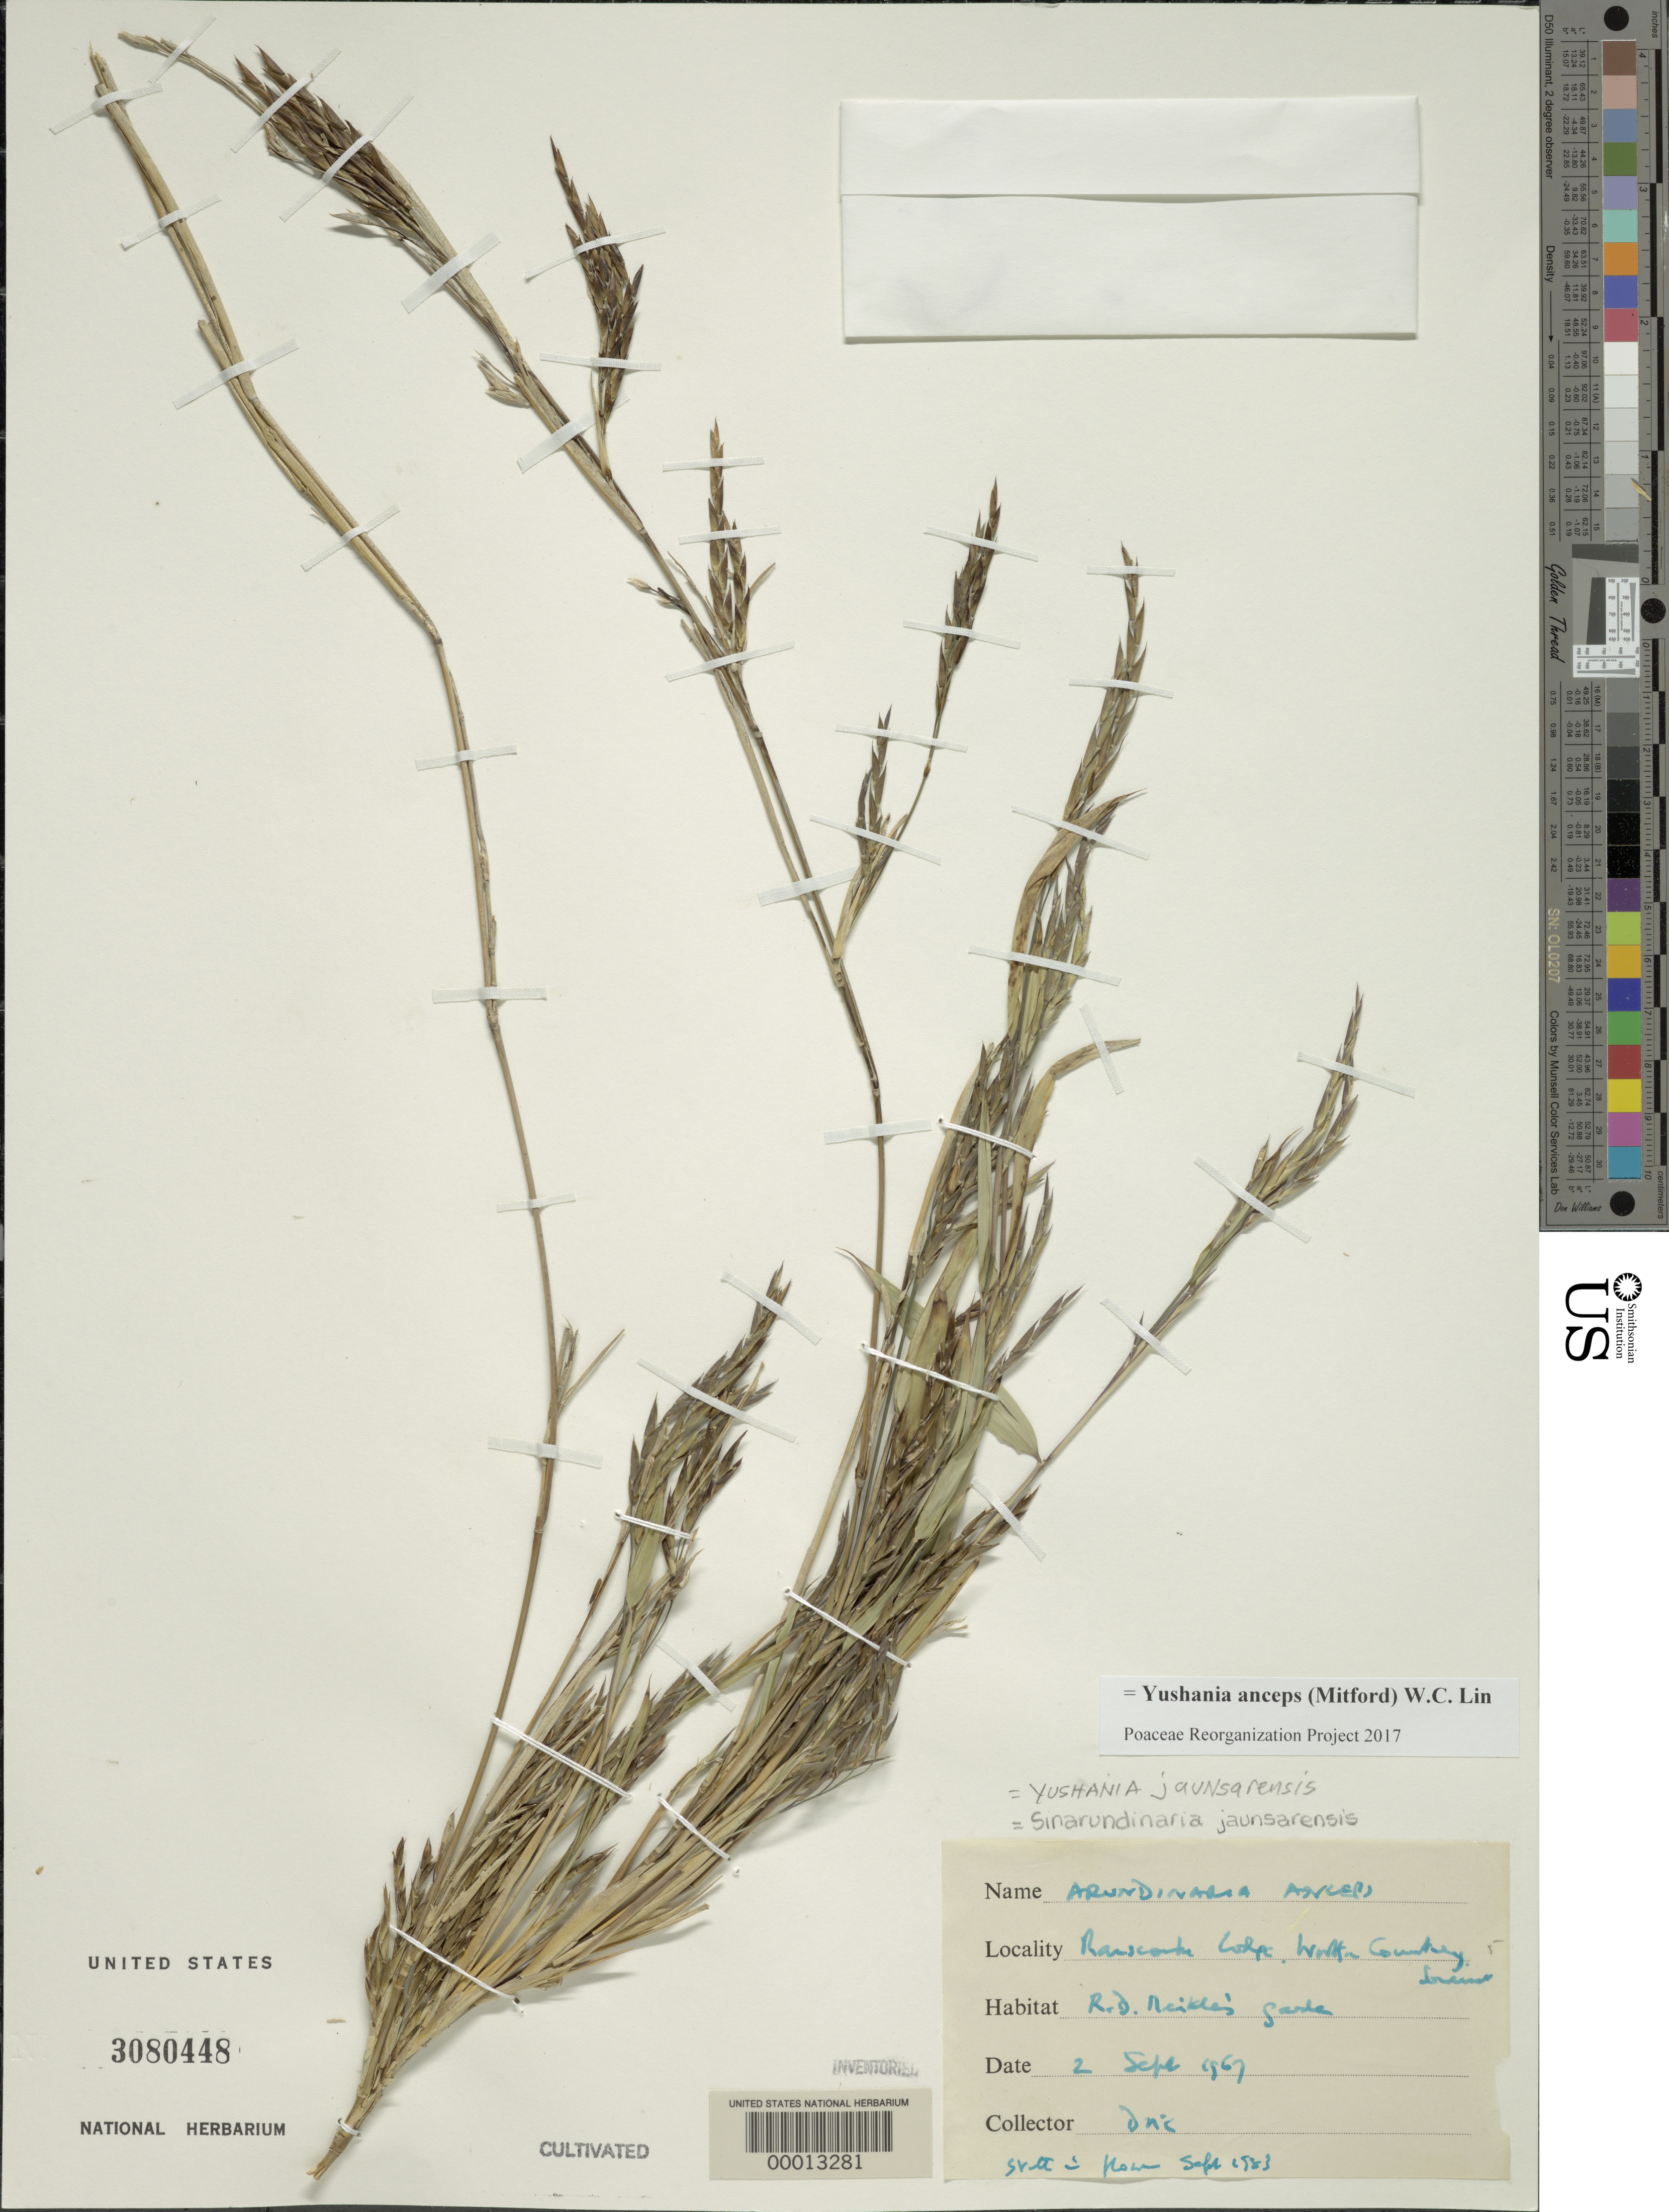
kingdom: Plantae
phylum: Tracheophyta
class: Liliopsida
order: Poales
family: Poaceae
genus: Yushania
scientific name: Yushania anceps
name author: (Mitford) W.C. Lin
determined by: Poaceae Reorganization Project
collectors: D. N. C.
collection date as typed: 02 Sep 1967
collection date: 1967-09-02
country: United Kingdom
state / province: England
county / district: Somersetshire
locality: Wootten, ranscombe cottage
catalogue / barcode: US 3080448